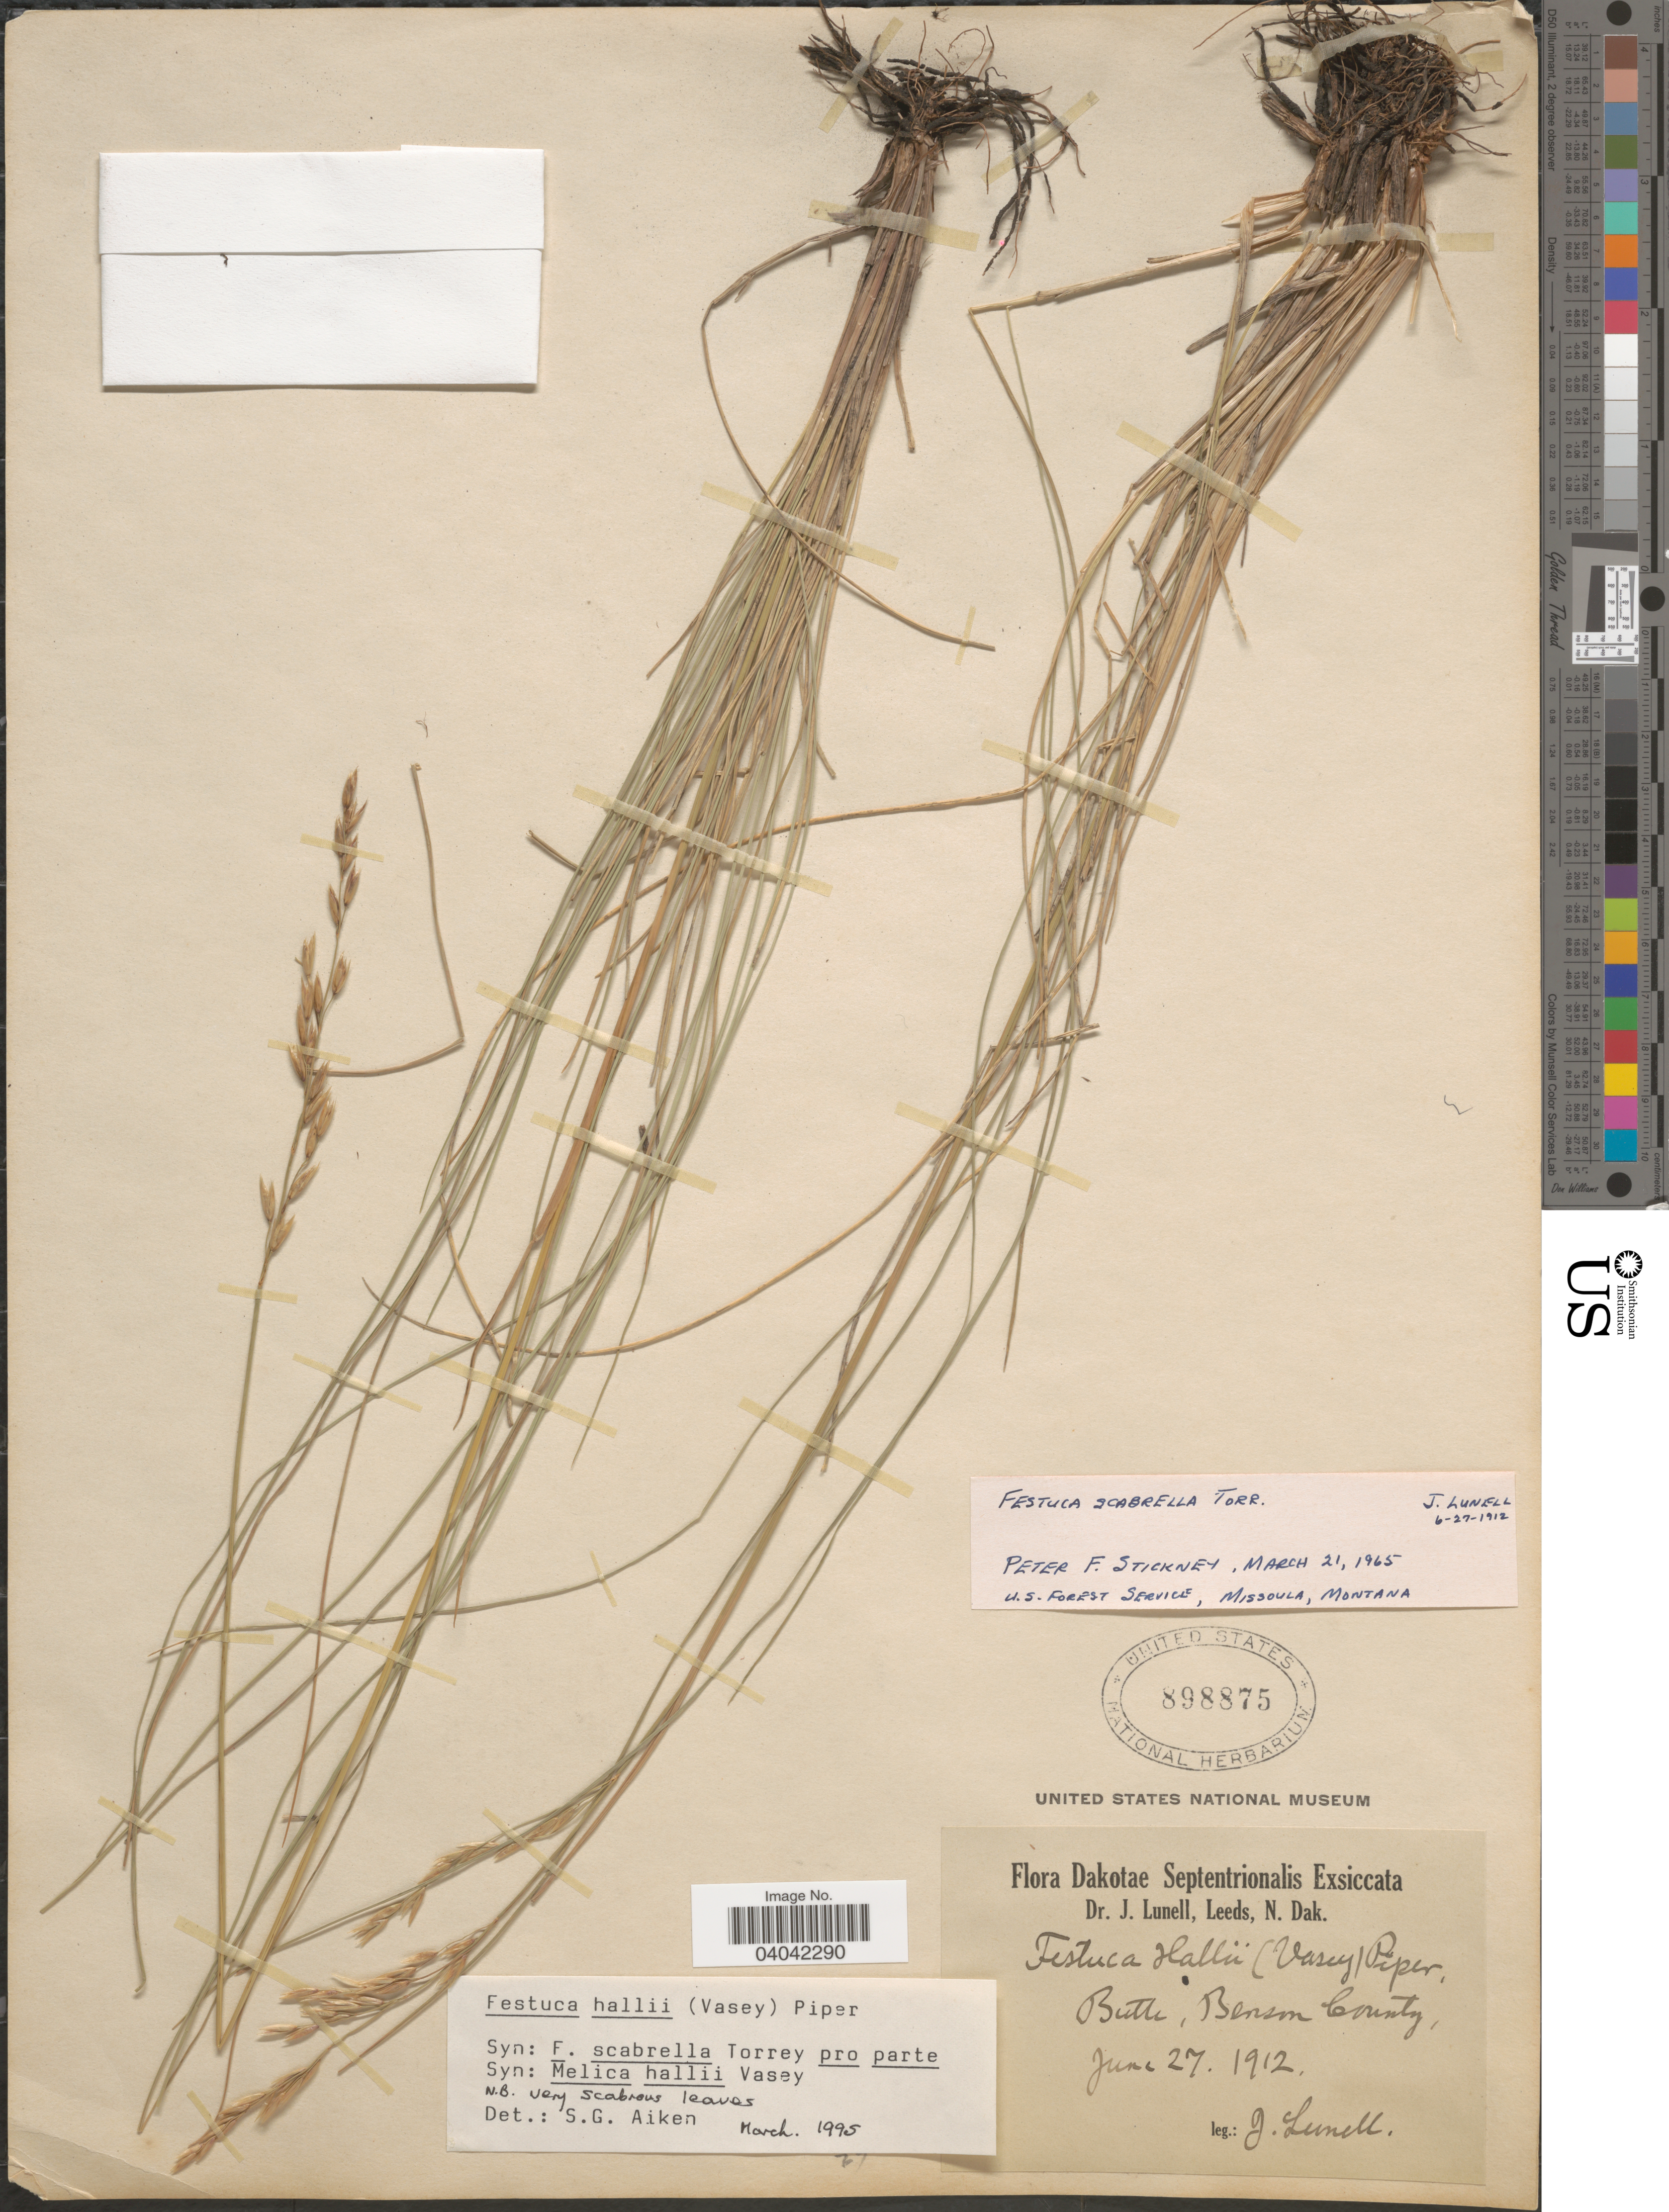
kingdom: Plantae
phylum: Tracheophyta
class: Liliopsida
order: Poales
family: Poaceae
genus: Festuca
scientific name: Festuca hallii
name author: (Vasey) Piper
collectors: J. Lunell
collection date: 1912-06-27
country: United States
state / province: North Dakota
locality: Dakotae Septentrionalis. Butte, Benson County.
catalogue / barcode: US 898875